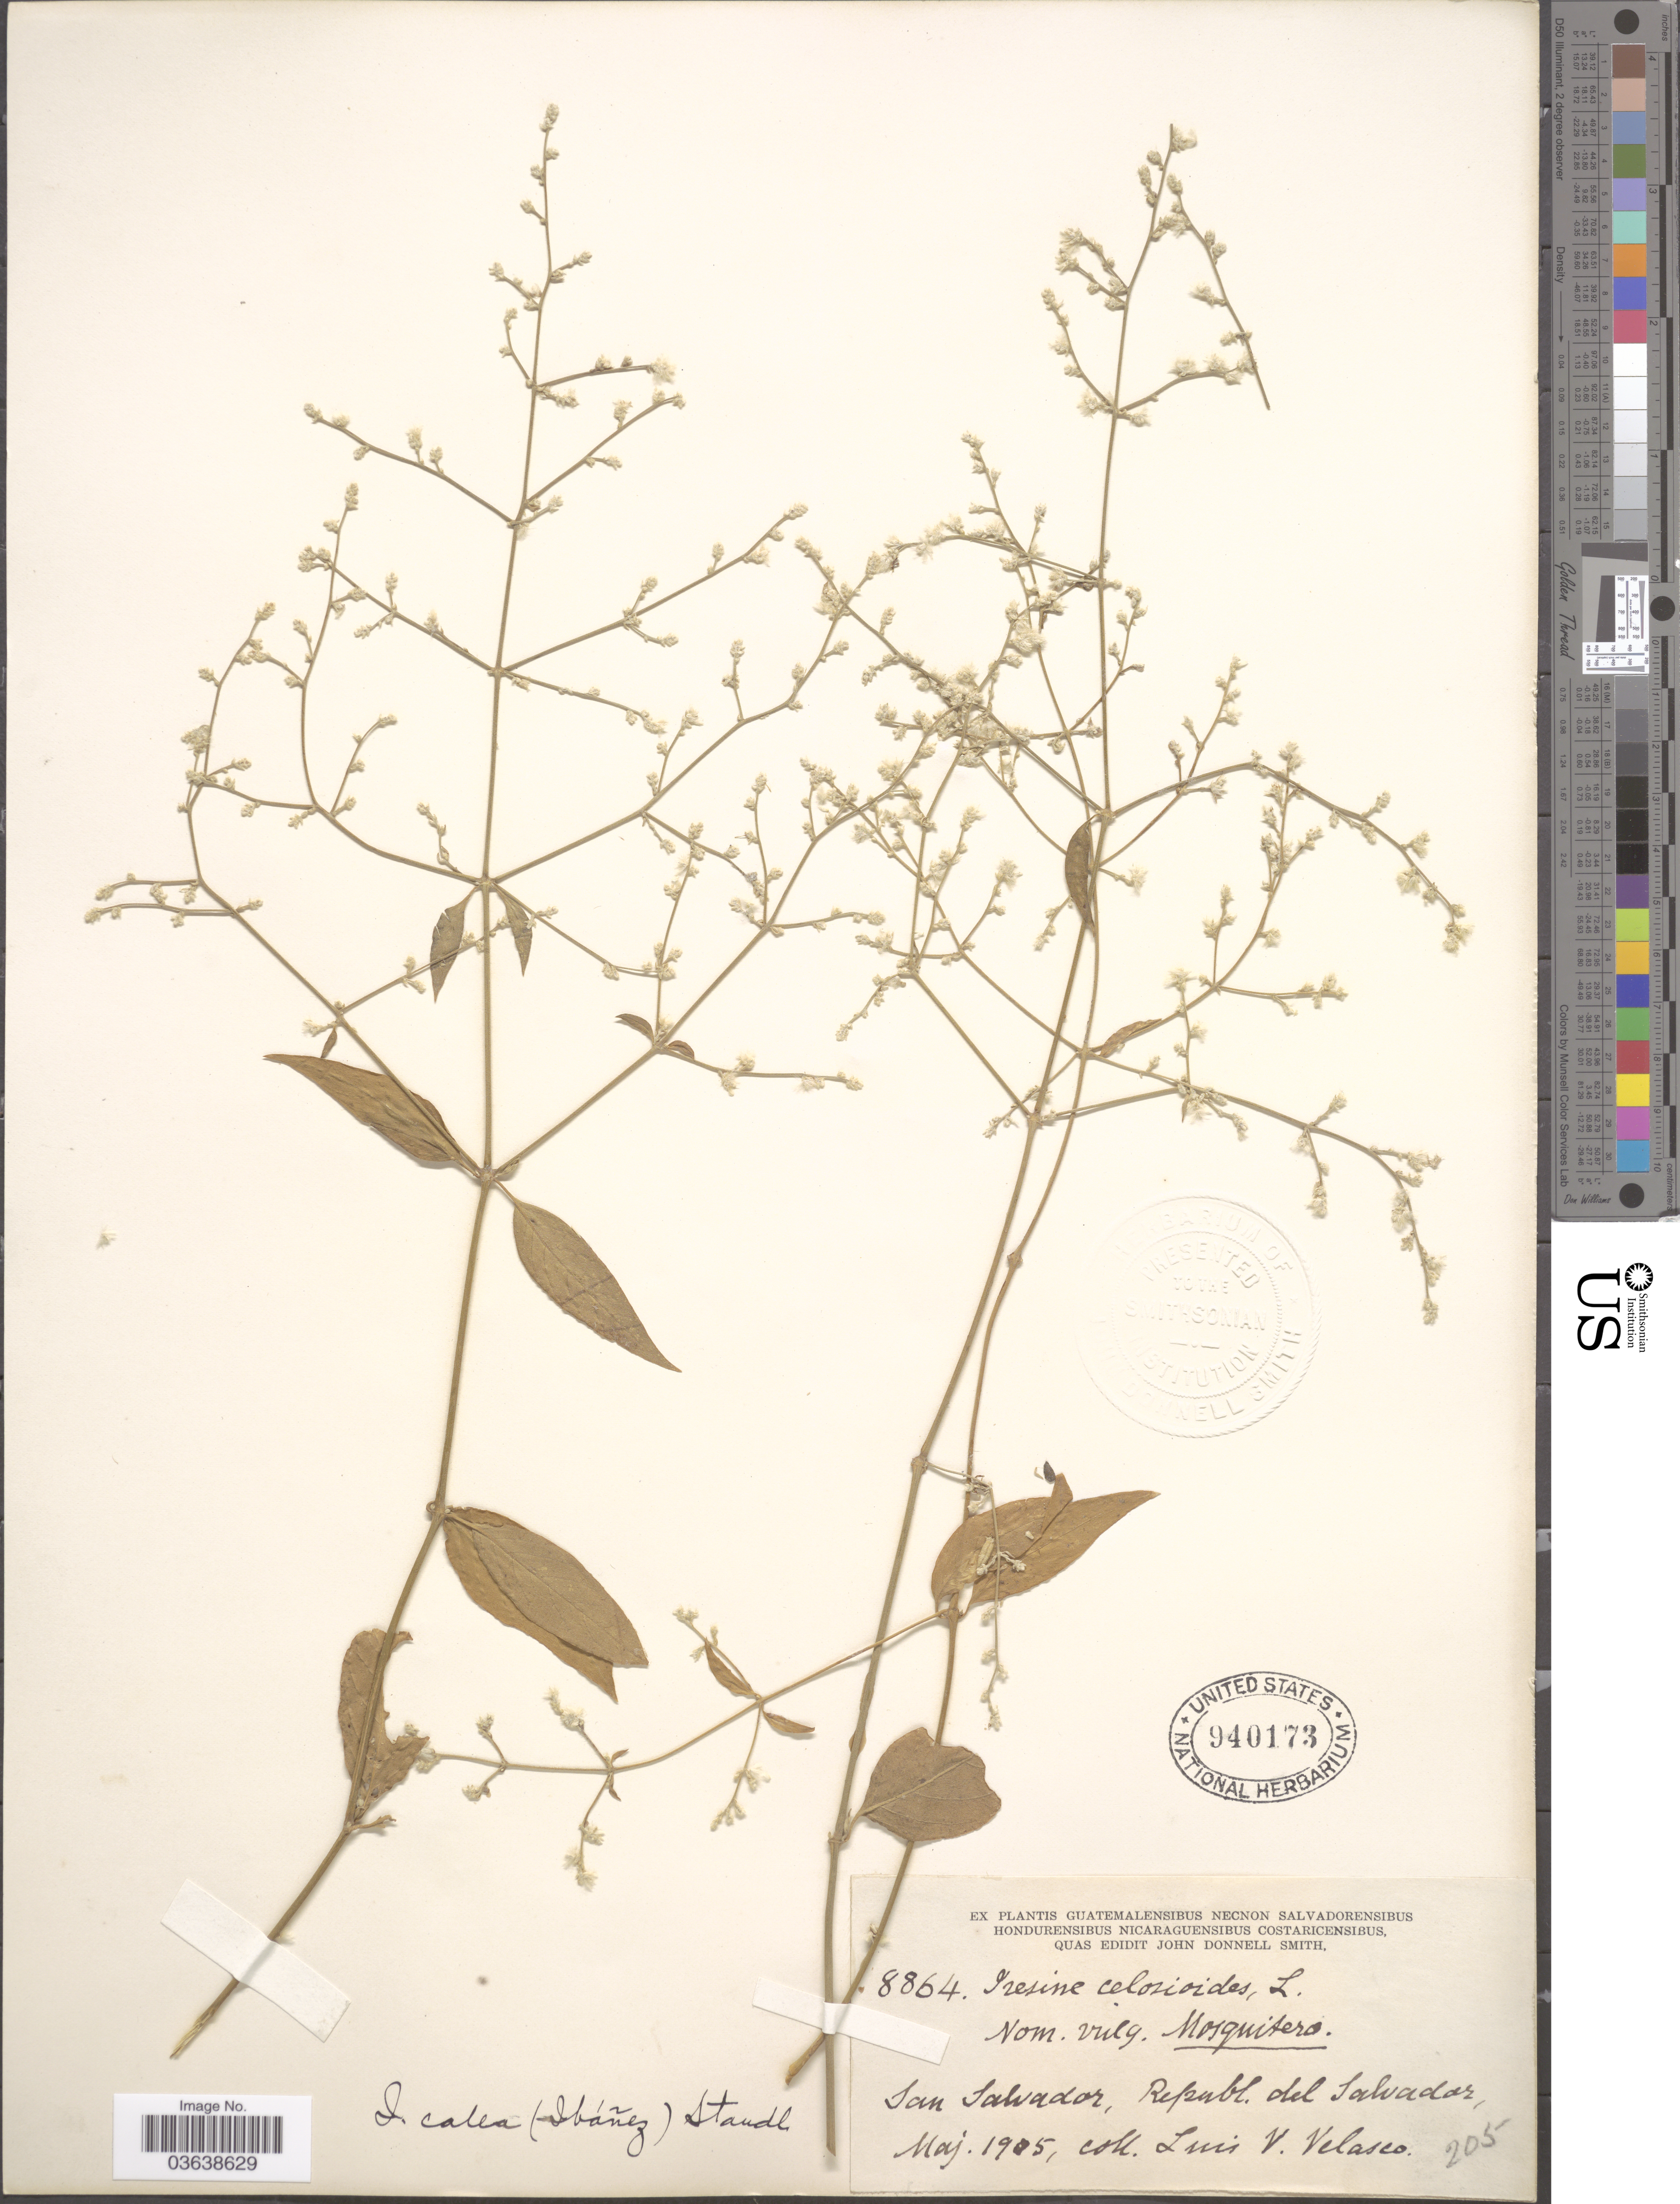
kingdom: Plantae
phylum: Tracheophyta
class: Magnoliopsida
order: Caryophyllales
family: Amaranthaceae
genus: Iresine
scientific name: Iresine calea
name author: (Ibáñez) Standl.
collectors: L. Velasco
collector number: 8864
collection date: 1905-05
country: El Salvador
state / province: San Salvador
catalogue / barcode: US 940173